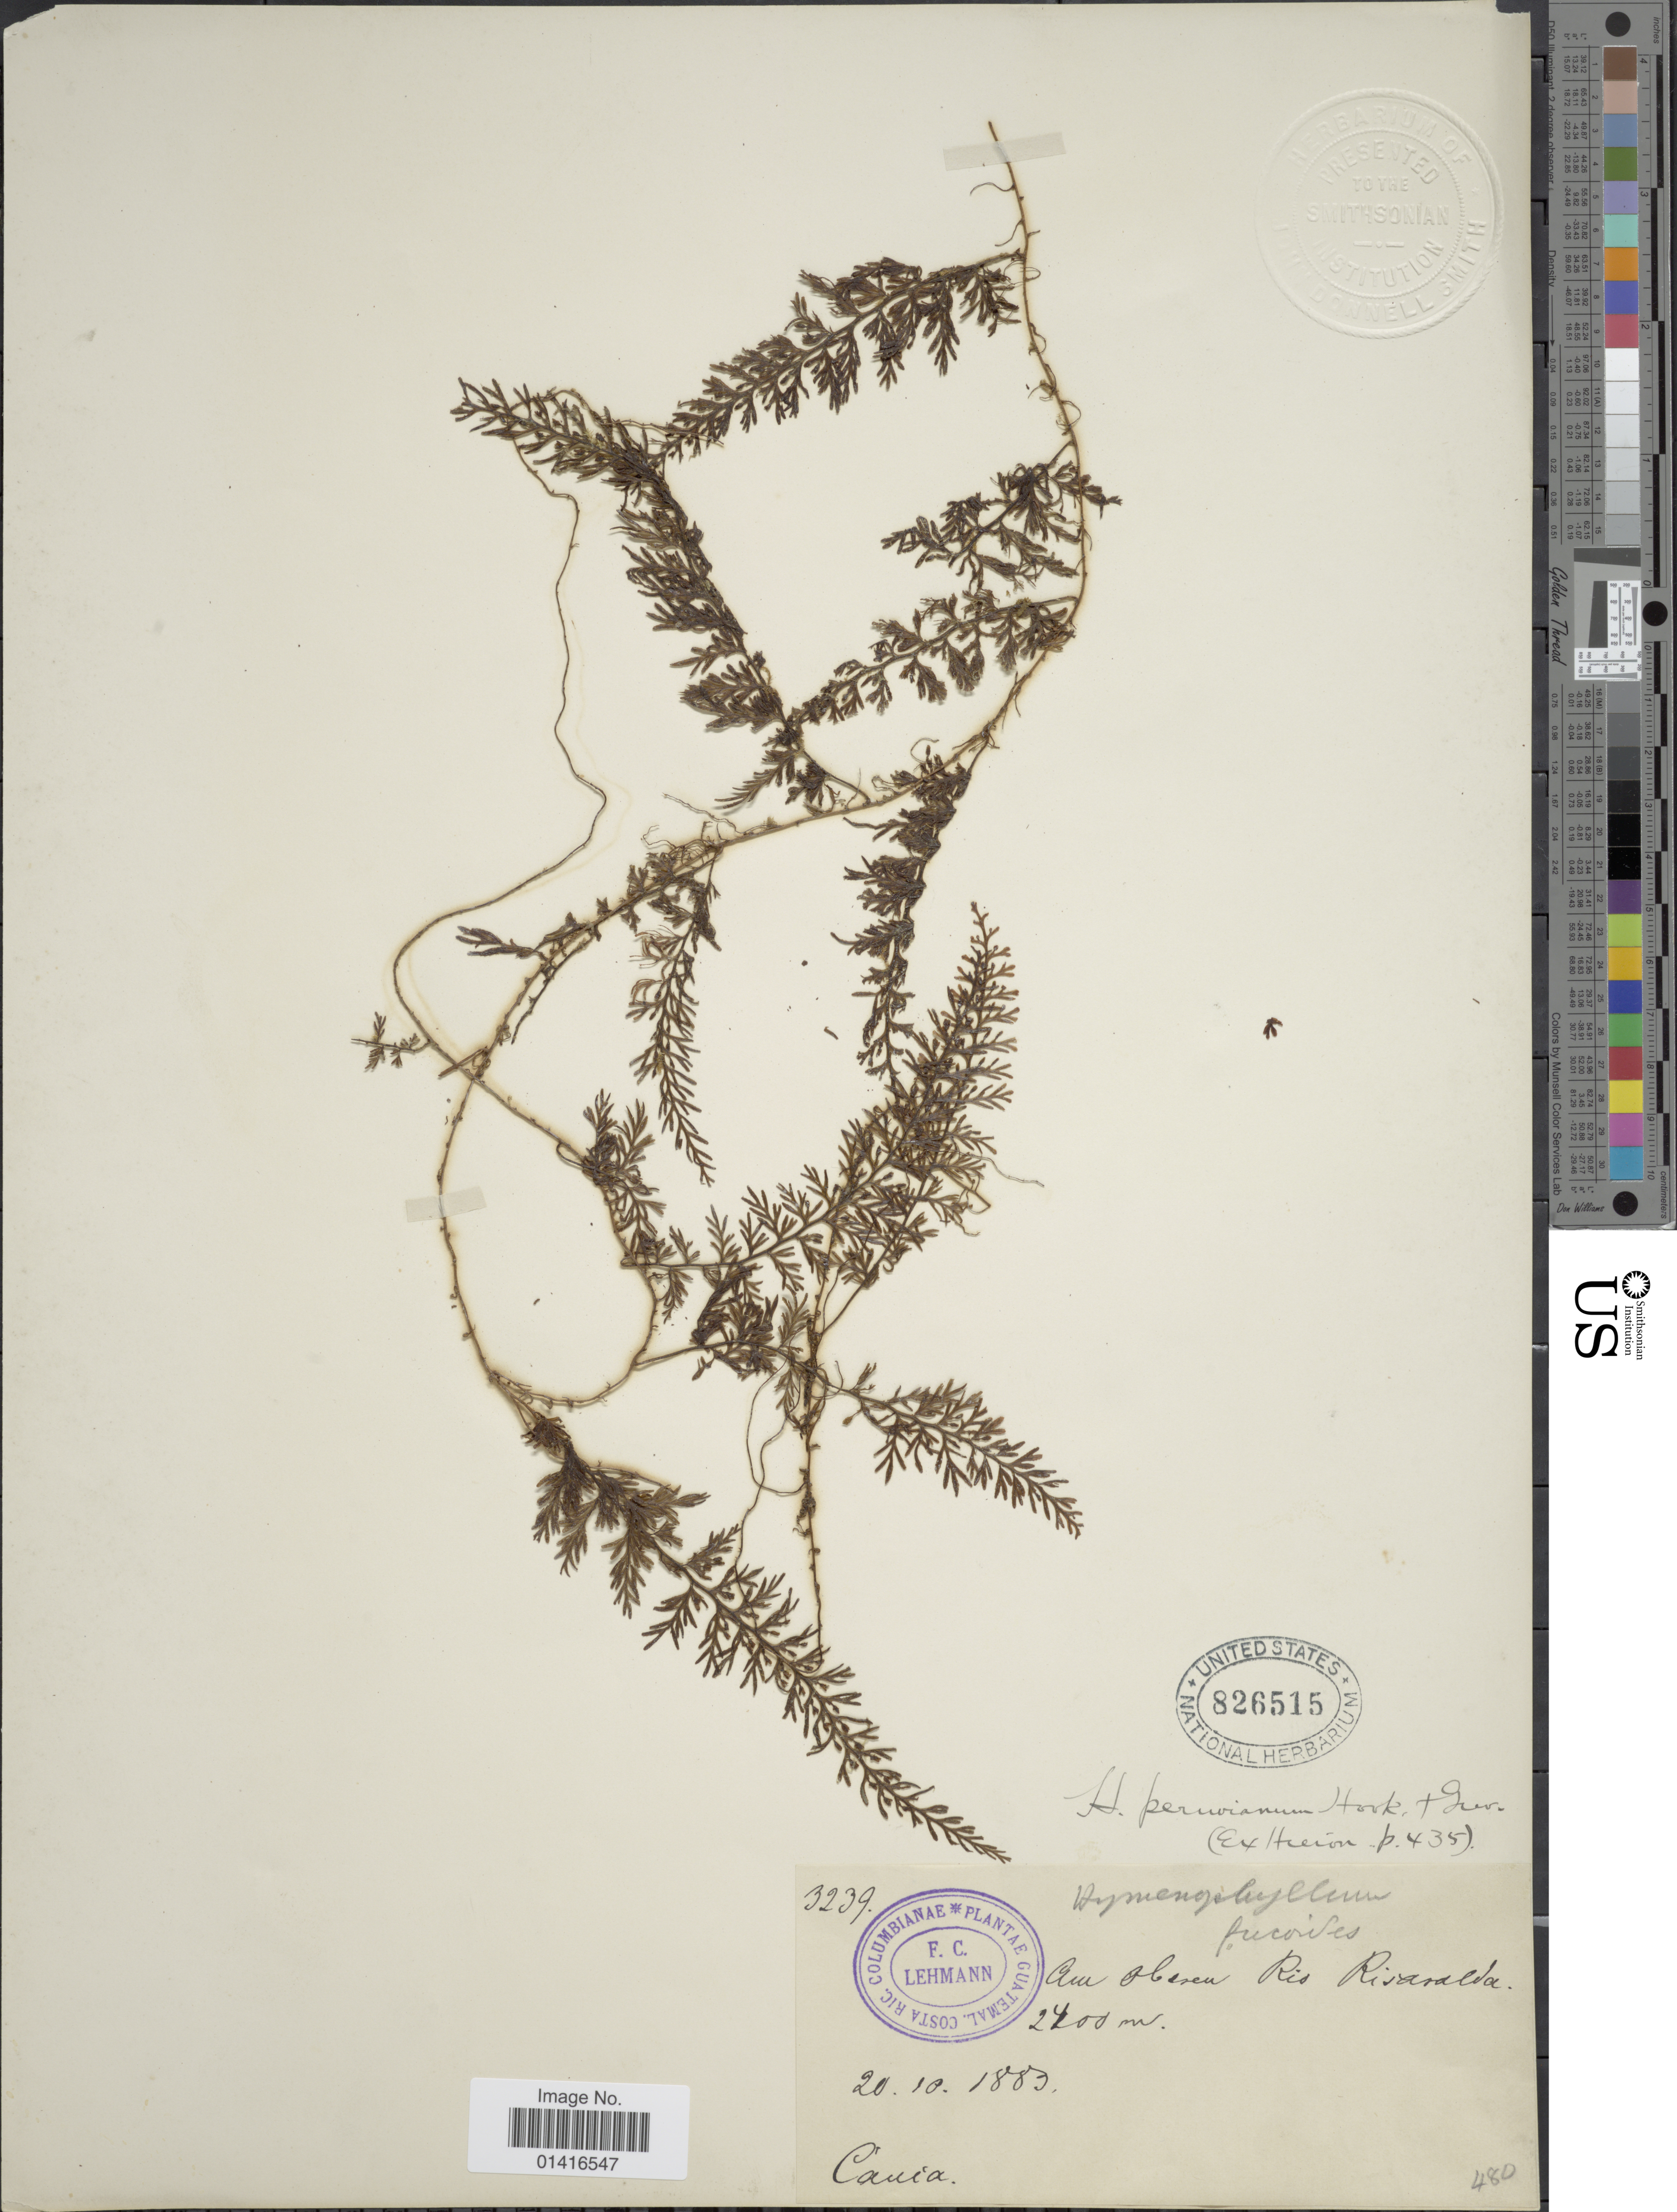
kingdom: Plantae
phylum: Tracheophyta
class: Polypodiopsida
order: Hymenophyllales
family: Hymenophyllaceae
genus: Hymenophyllum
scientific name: Hymenophyllum peruvianum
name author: Hook. & Grev.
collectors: F. C. Lehmann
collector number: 3239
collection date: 1883-10-20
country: Colombia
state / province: Cauca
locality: Rio Risaralda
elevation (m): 2400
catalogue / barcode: US 826515